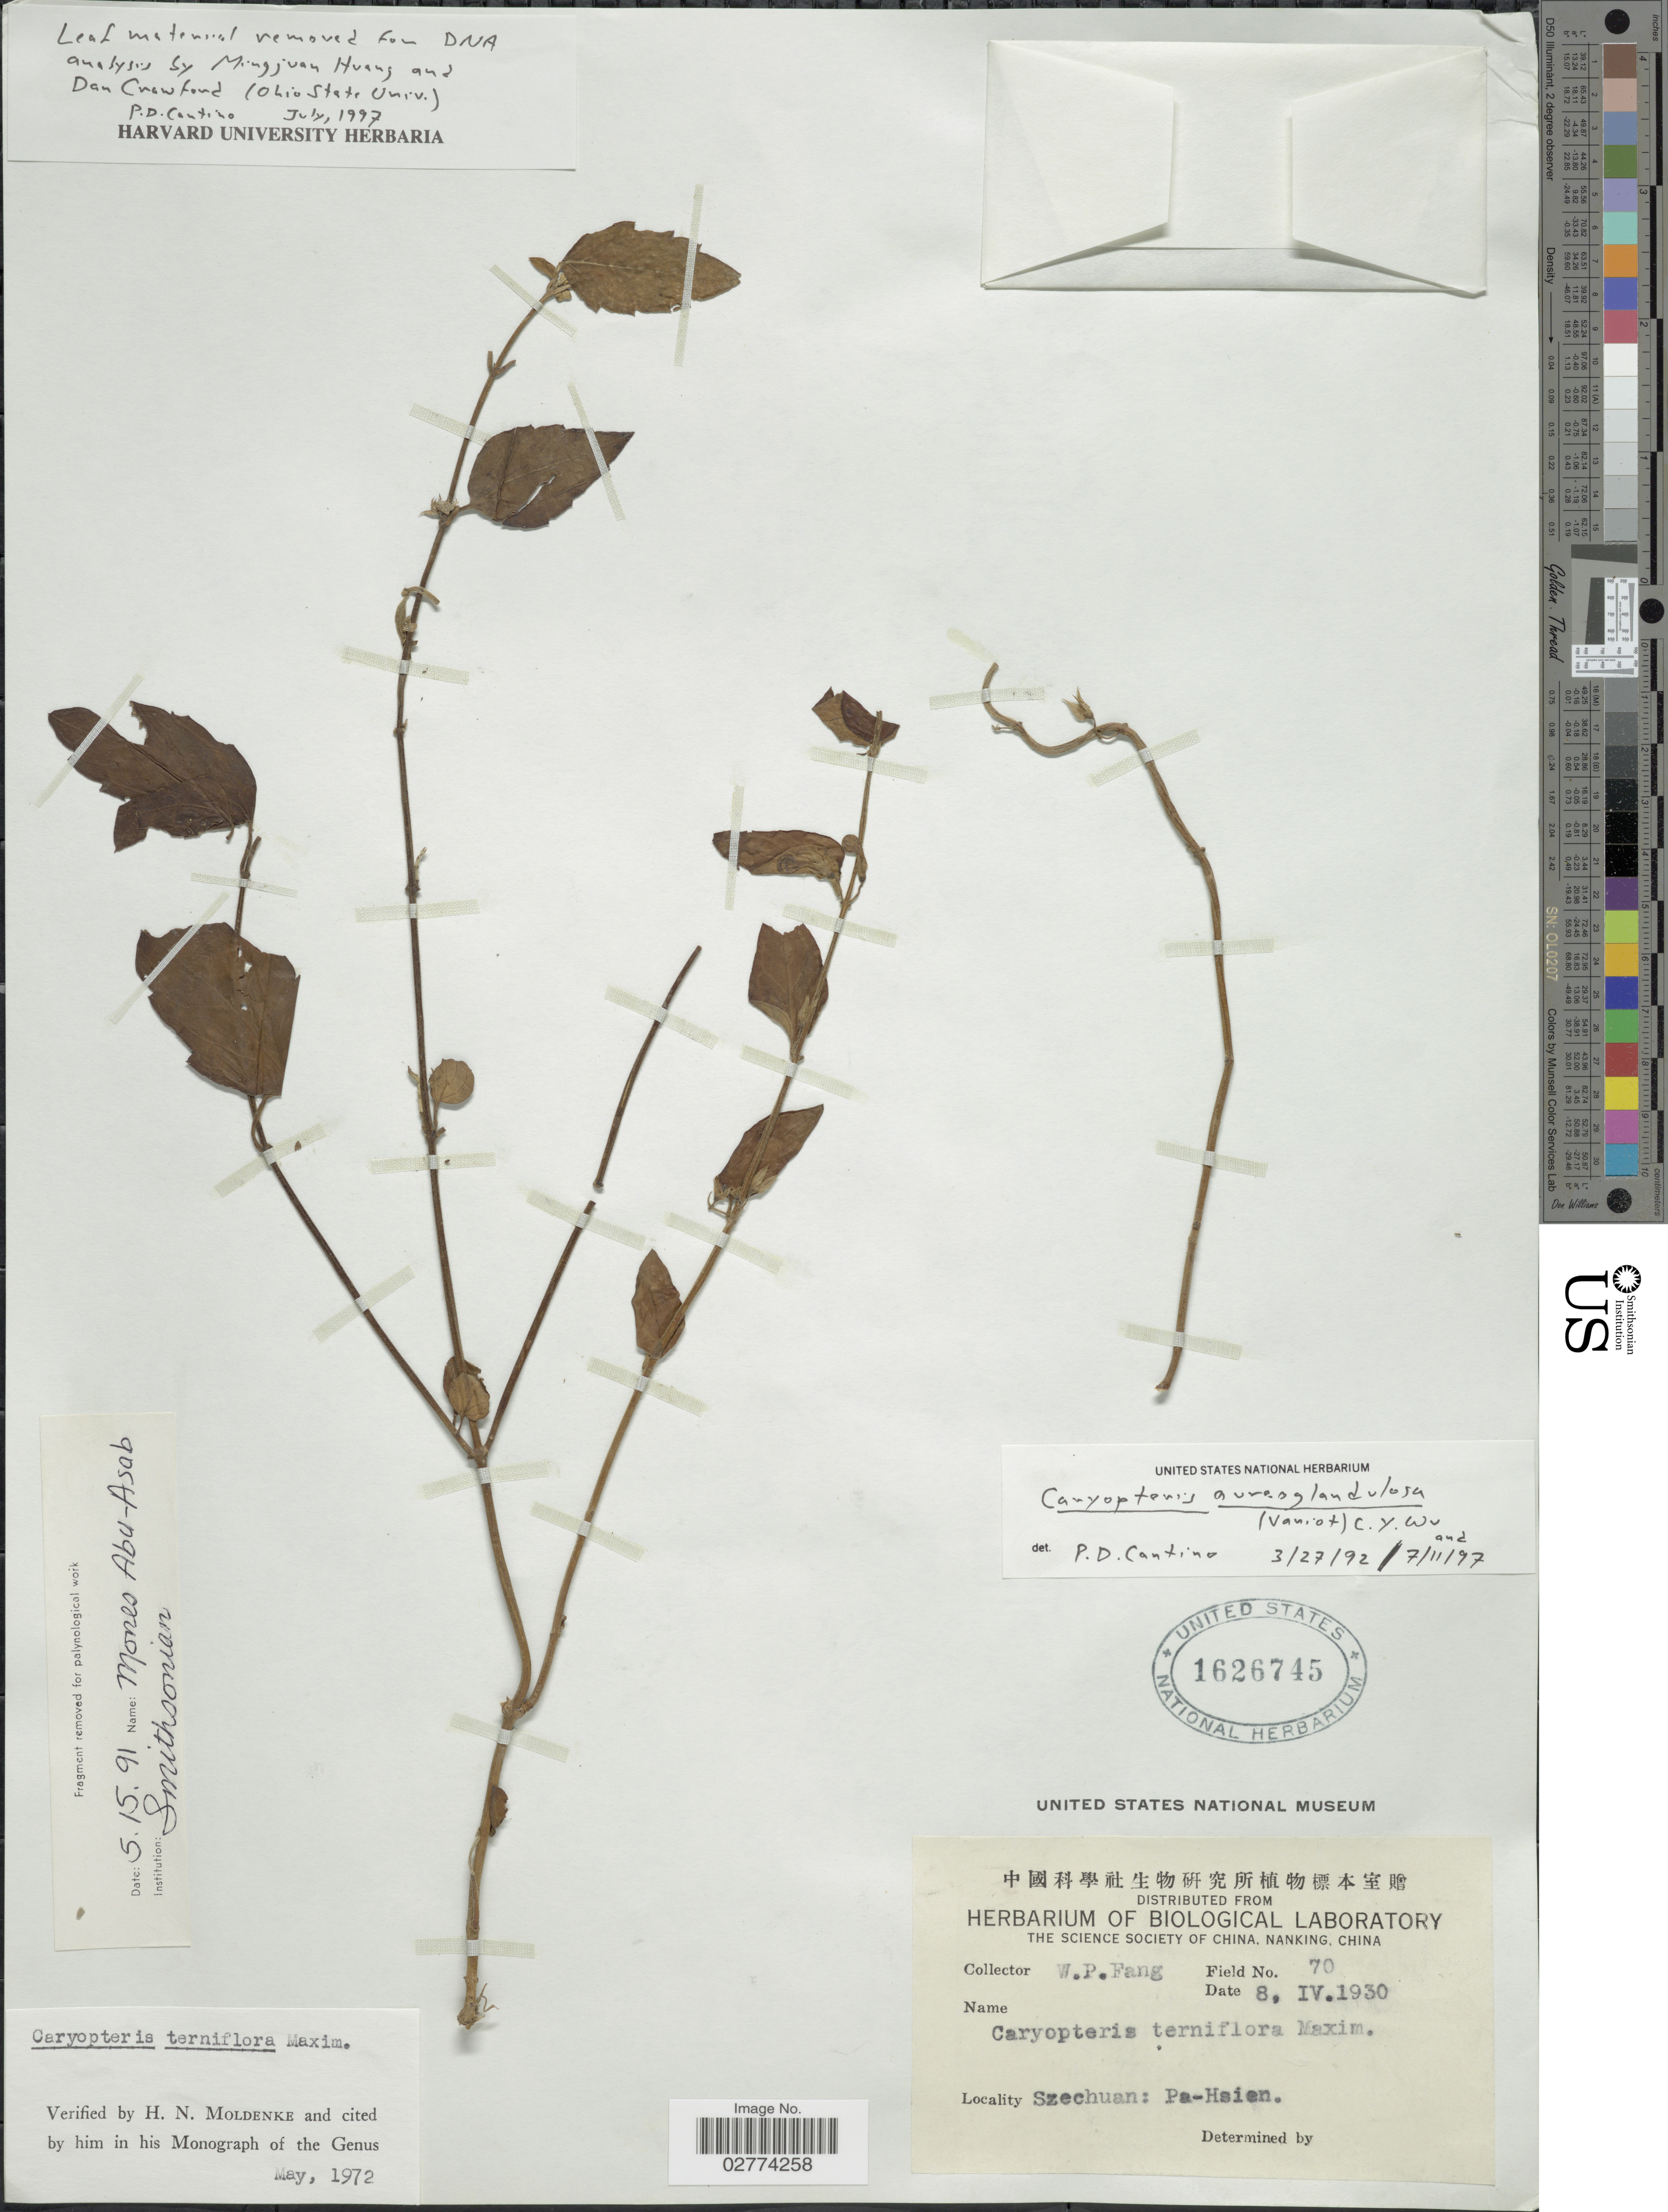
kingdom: Plantae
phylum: Tracheophyta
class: Magnoliopsida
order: Lamiales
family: Lamiaceae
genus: Caryopteris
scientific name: Caryopteris aureoglandulosa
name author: (Vaniot) C.Y. Wu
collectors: W. P. Fang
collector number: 70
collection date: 1930-04-08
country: China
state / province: Sichuan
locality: Szechuan: Pa-Hsien.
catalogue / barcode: US 1626745